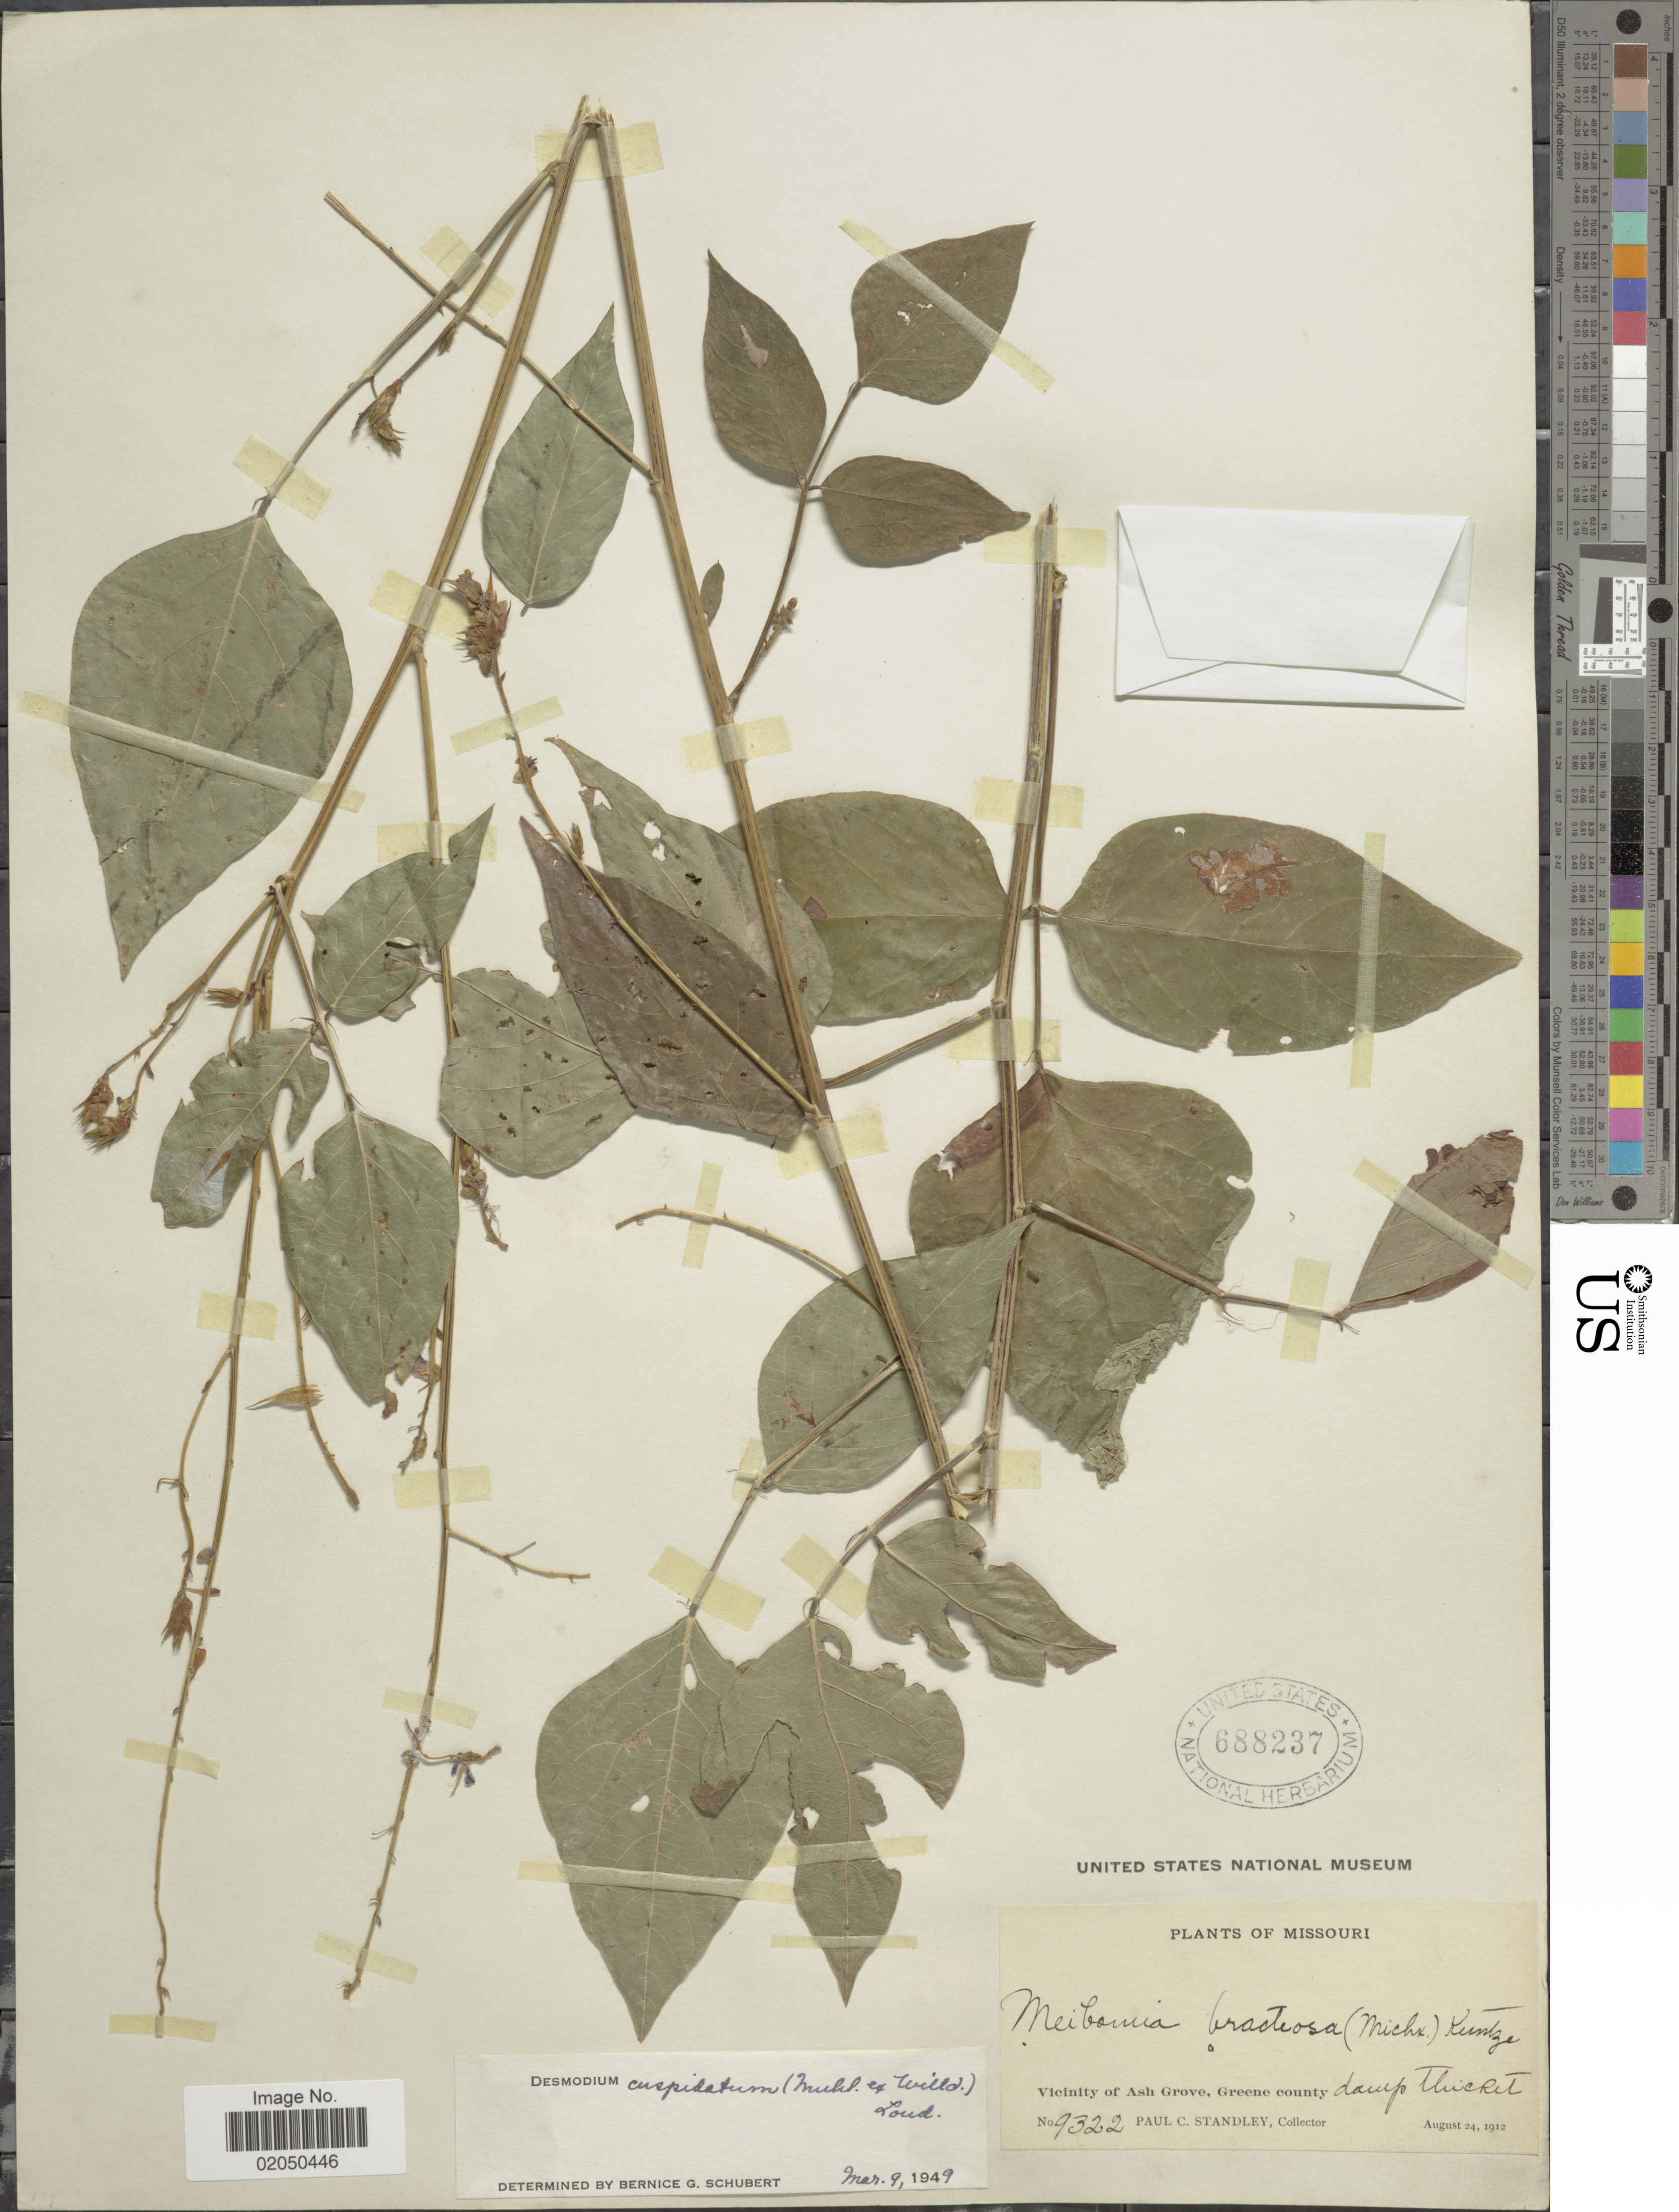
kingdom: Plantae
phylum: Tracheophyta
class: Magnoliopsida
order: Fabales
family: Fabaceae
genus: Desmodium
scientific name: Desmodium cuspidatum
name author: (Muhl. ex Willd.) Loudon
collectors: P. C. Standley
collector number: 9322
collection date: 1912-08-24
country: United States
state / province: Missouri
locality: Vicinity of Ash Grove, Greene County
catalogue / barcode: US 688237